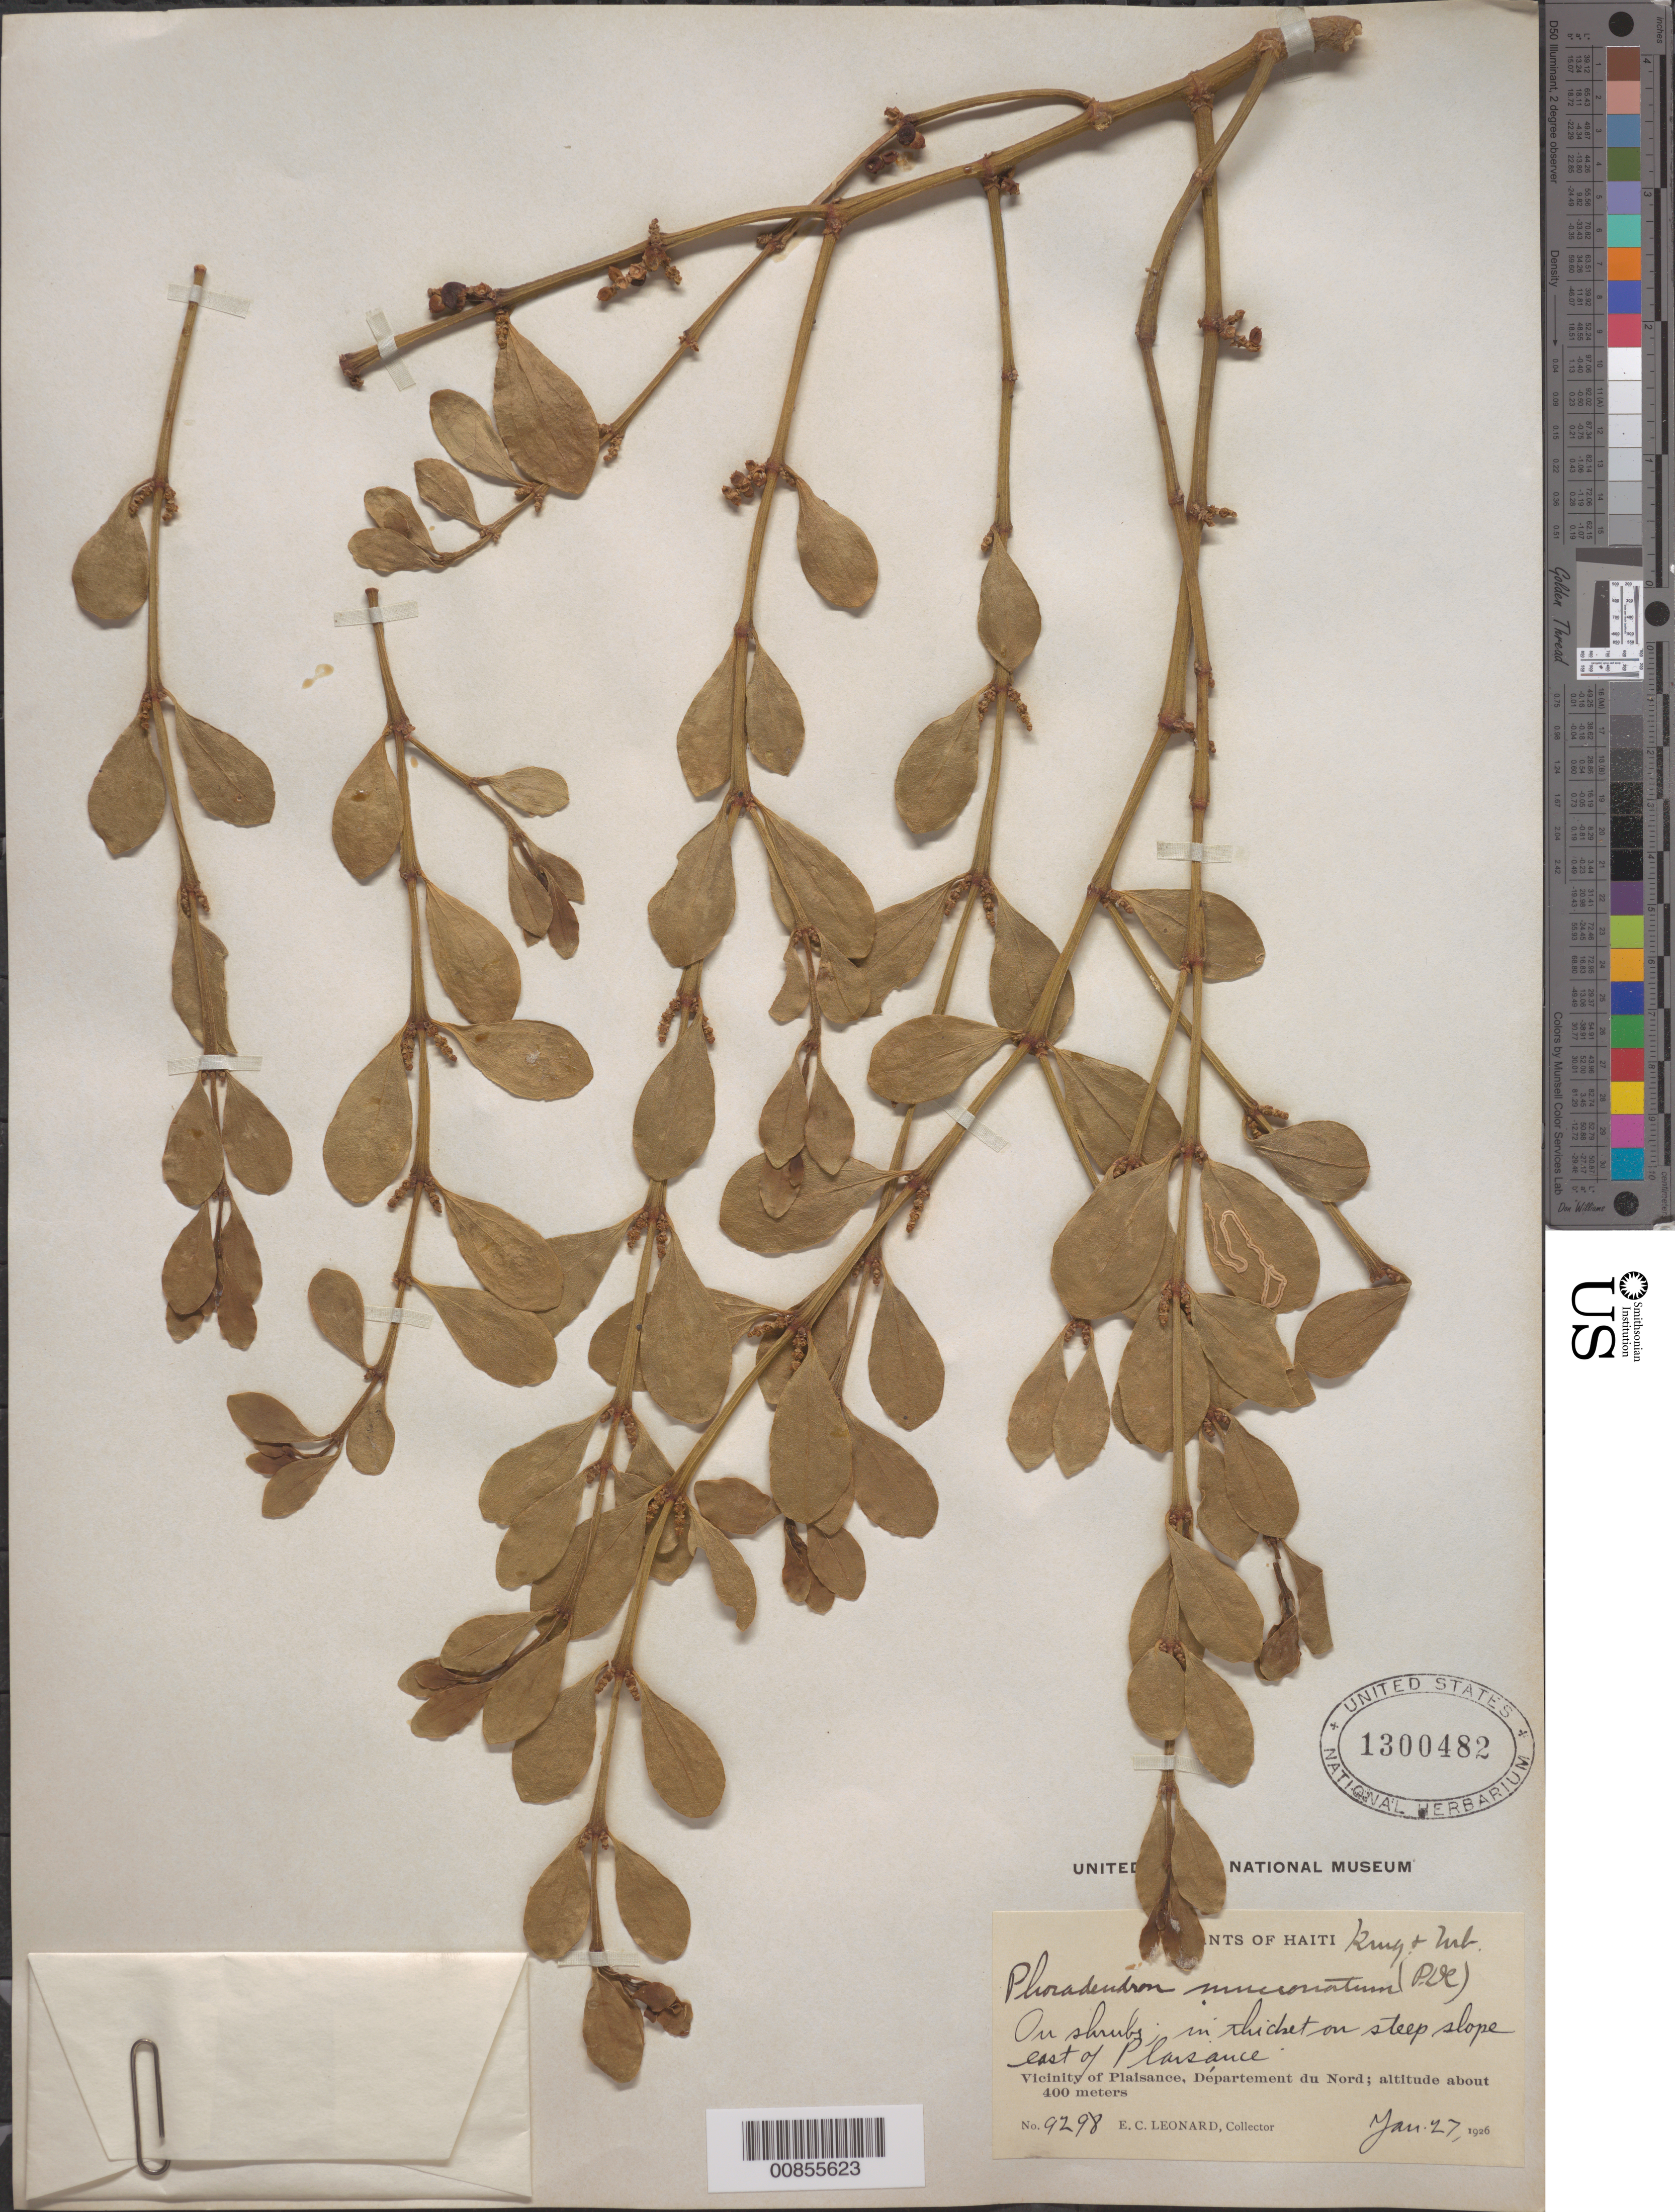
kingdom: Plantae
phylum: Tracheophyta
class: Magnoliopsida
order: Santalales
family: Viscaceae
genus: Phoradendron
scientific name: Phoradendron mucronatum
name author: (DC.) Krug & Urb.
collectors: E. C. Leonard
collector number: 9298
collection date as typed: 27 Jan 1926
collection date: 1926-01-27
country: Haiti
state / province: Nord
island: Hispaniola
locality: Vicinity of Plaisance. Slope east of Plaisance.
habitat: On shrubs; in thicket on steep slope.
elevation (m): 400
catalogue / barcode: US 1300482